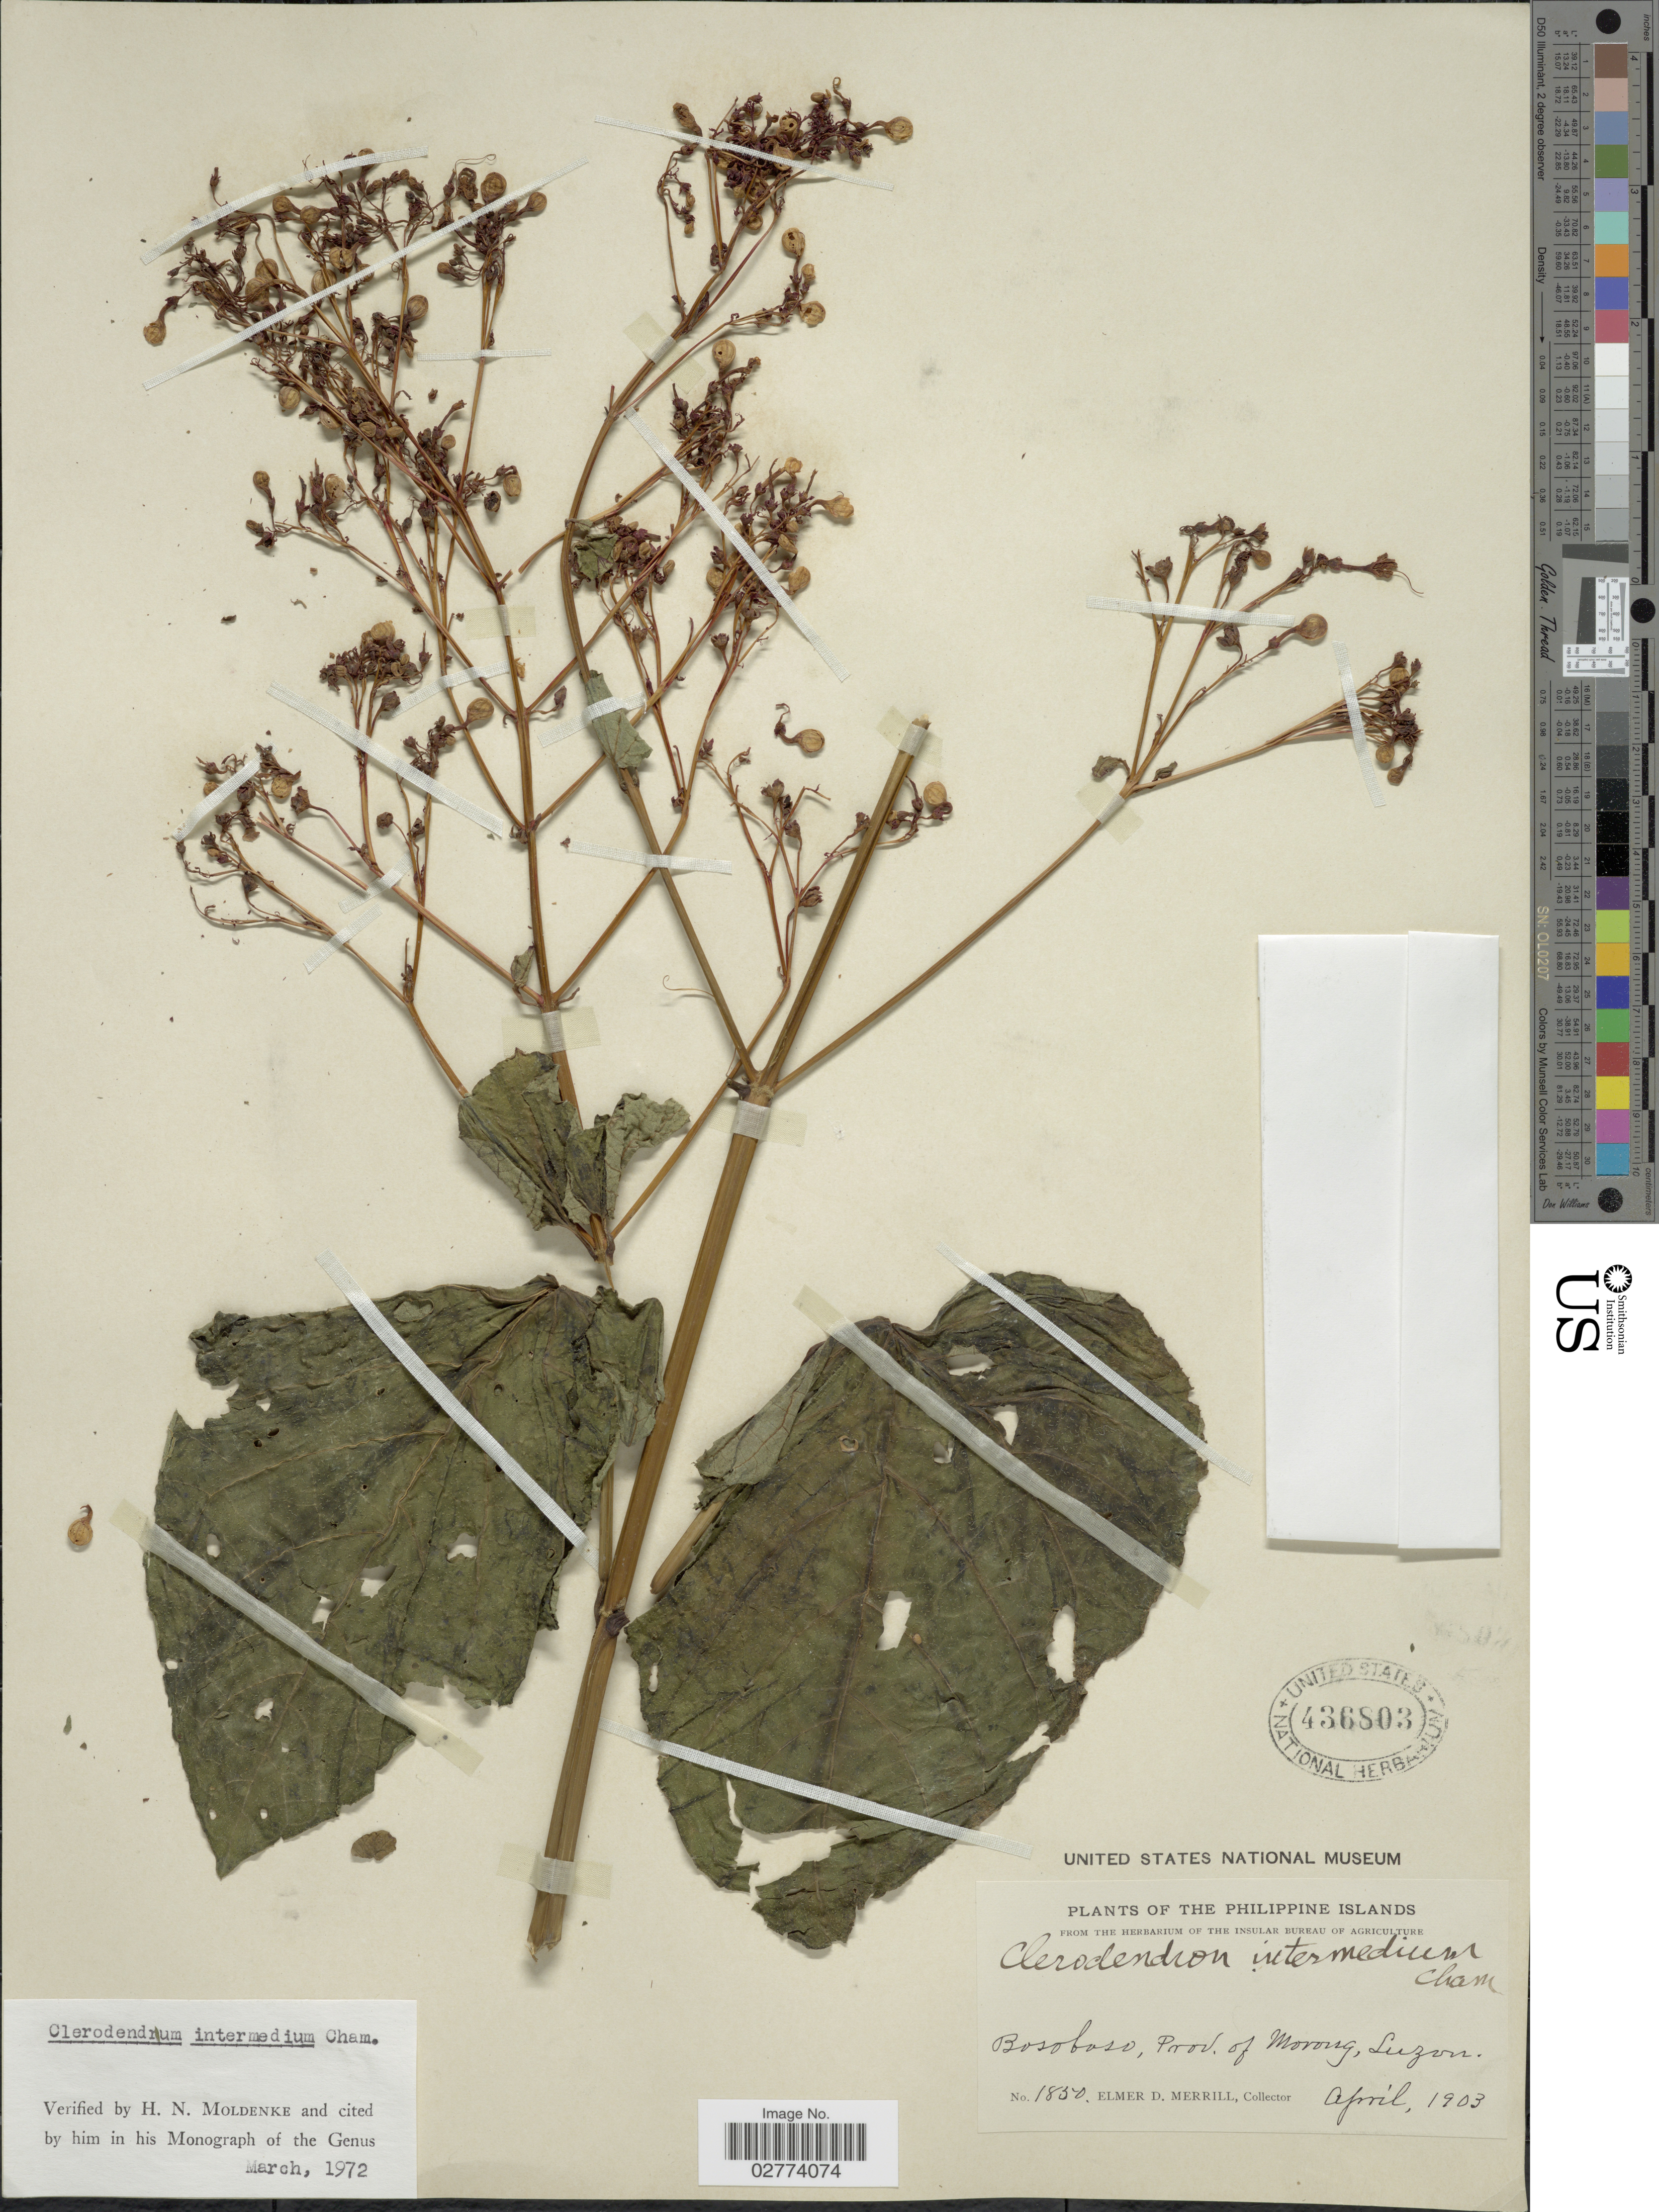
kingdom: Plantae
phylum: Tracheophyta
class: Magnoliopsida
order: Lamiales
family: Lamiaceae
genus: Clerodendrum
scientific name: Clerodendrum intermedium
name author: Cham.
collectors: E. D. Merrill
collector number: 1850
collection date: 1903-04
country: Philippines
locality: Bosoboso, Prov. of Morong, Luzon.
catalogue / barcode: US 436803